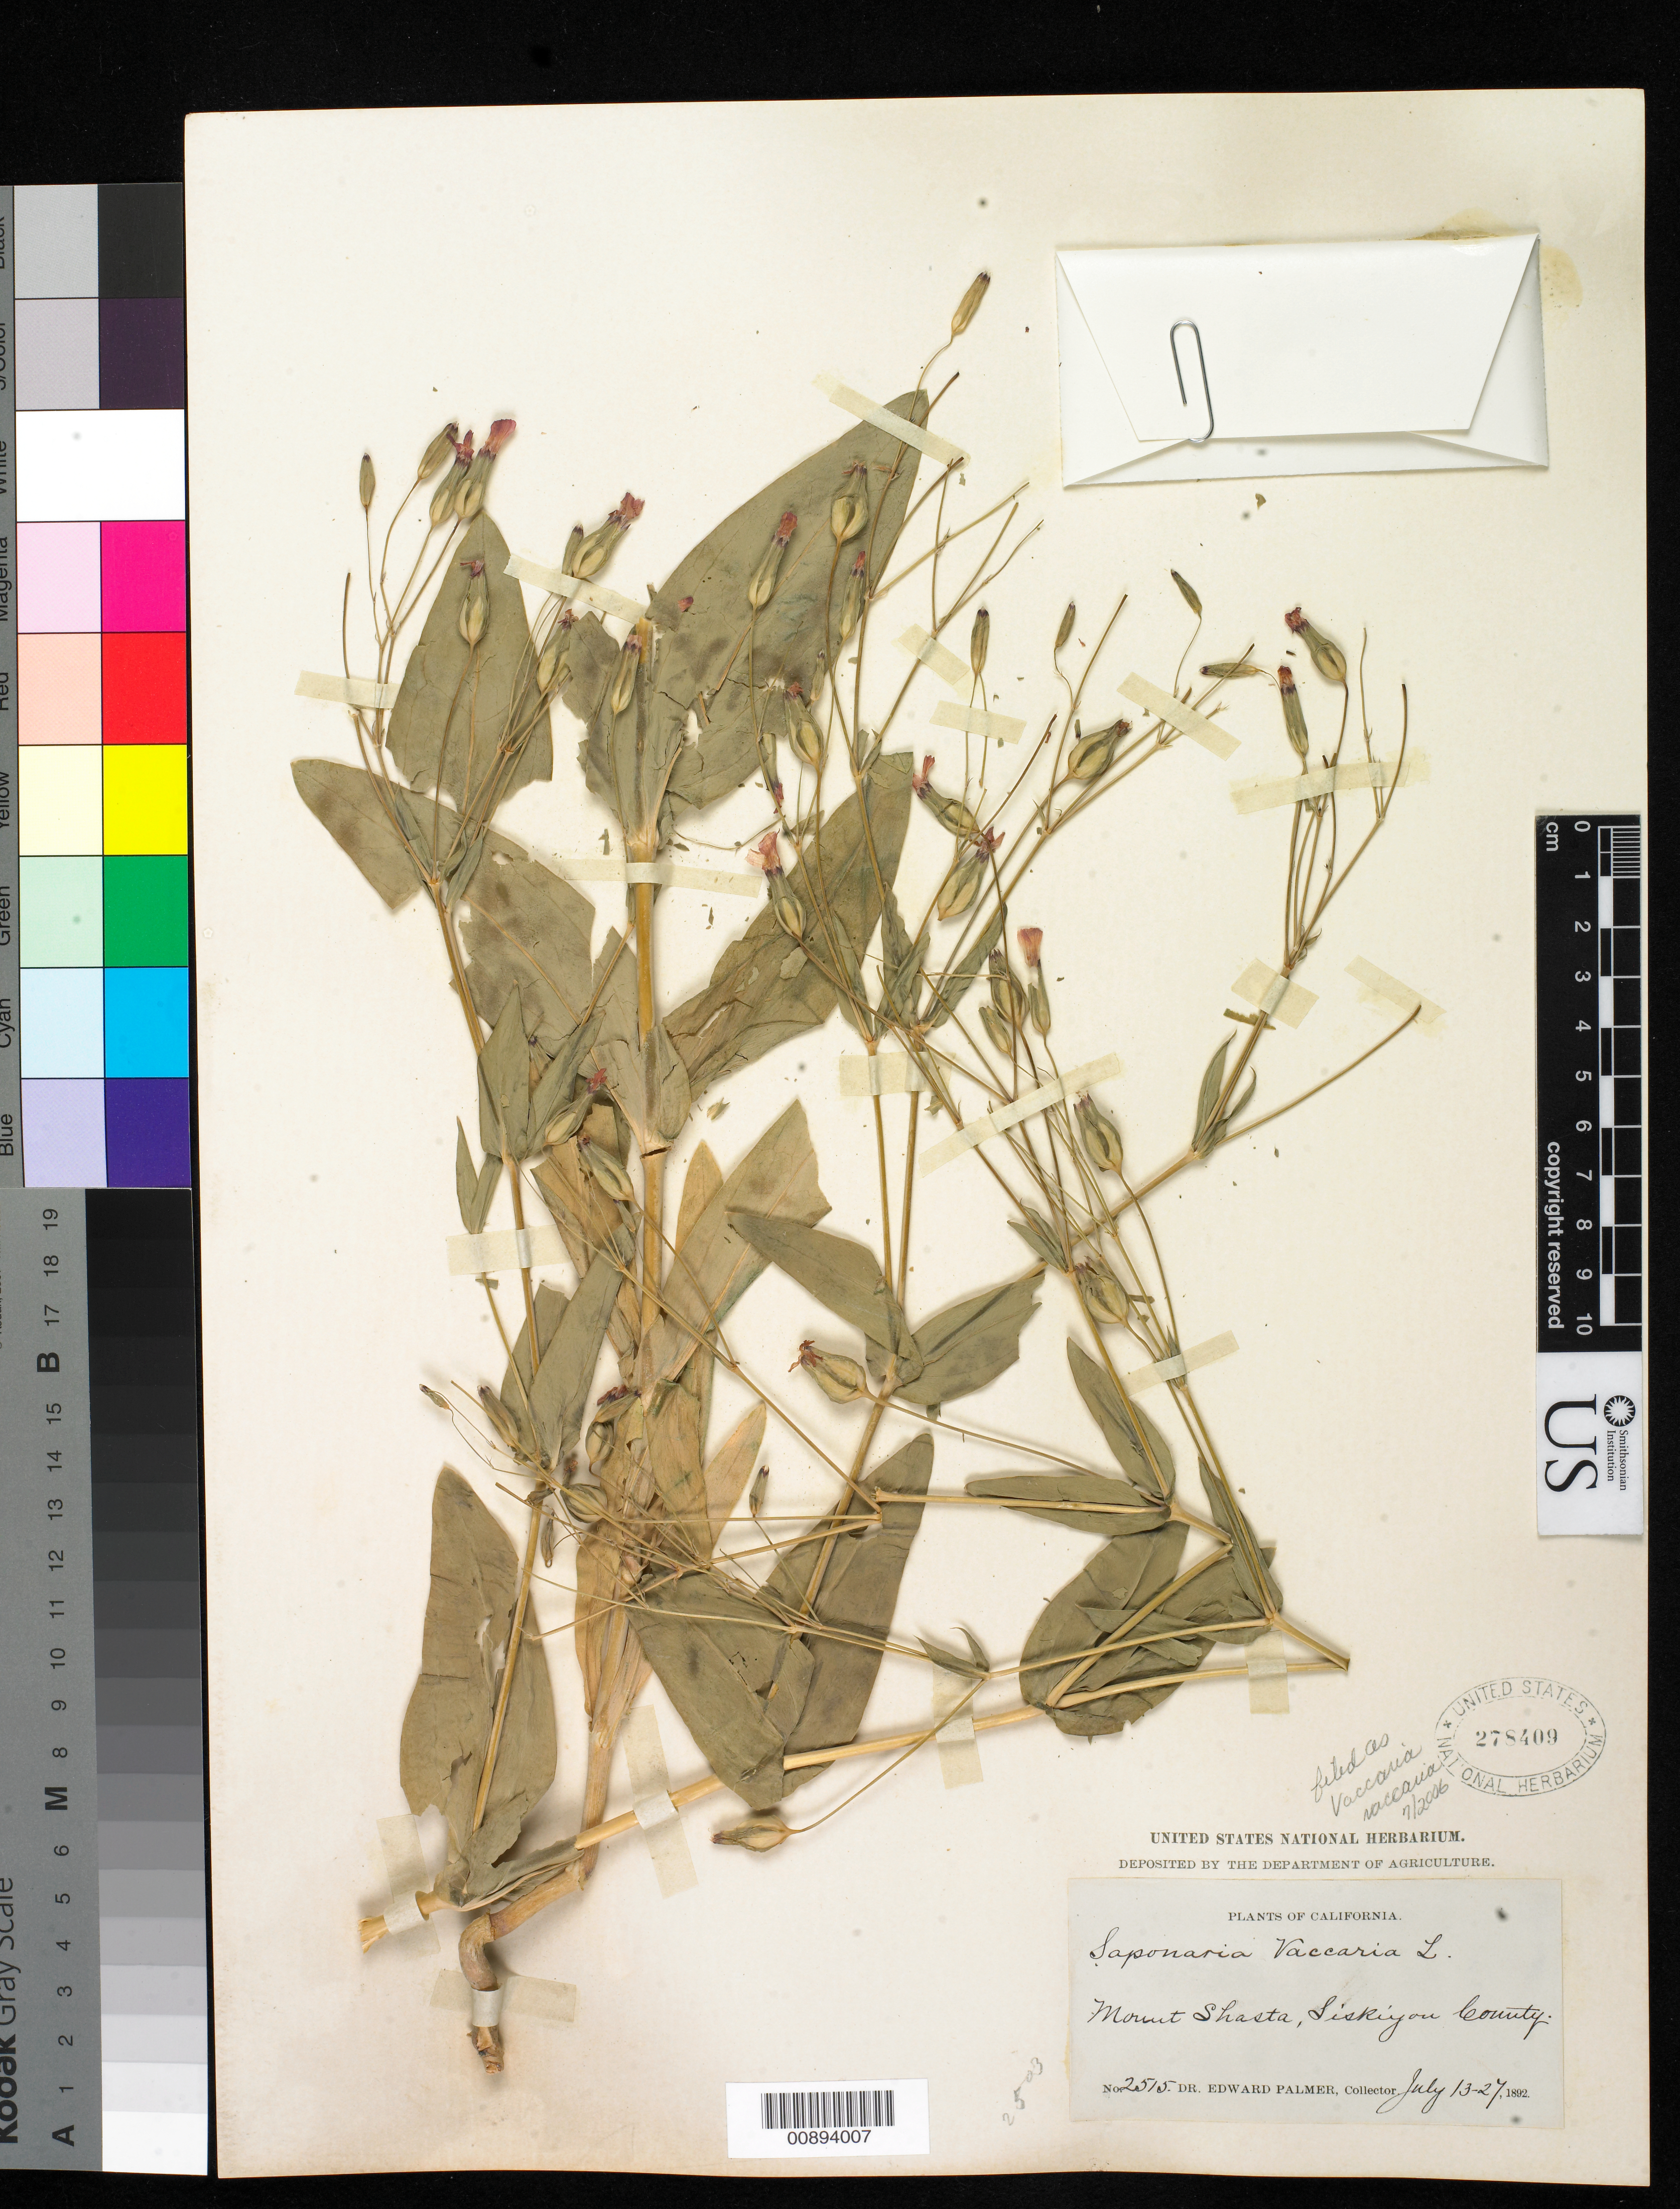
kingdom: Plantae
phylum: Tracheophyta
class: Magnoliopsida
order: Caryophyllales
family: Caryophyllaceae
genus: Gypsophila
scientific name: Gypsophila vaccaria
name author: (L.) Sm.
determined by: Strong, M. T., (US), Smithsonian Institution - National Museum of Natural History (UNITED STATES)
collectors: E. Palmer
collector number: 2515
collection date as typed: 13 Jul 1892 to 27 Jul 1892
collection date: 1892-07-13/1892-07-27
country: United States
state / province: California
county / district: Siskiyou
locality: Mount Shasta, Siskiyou County, California.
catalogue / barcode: US 278409